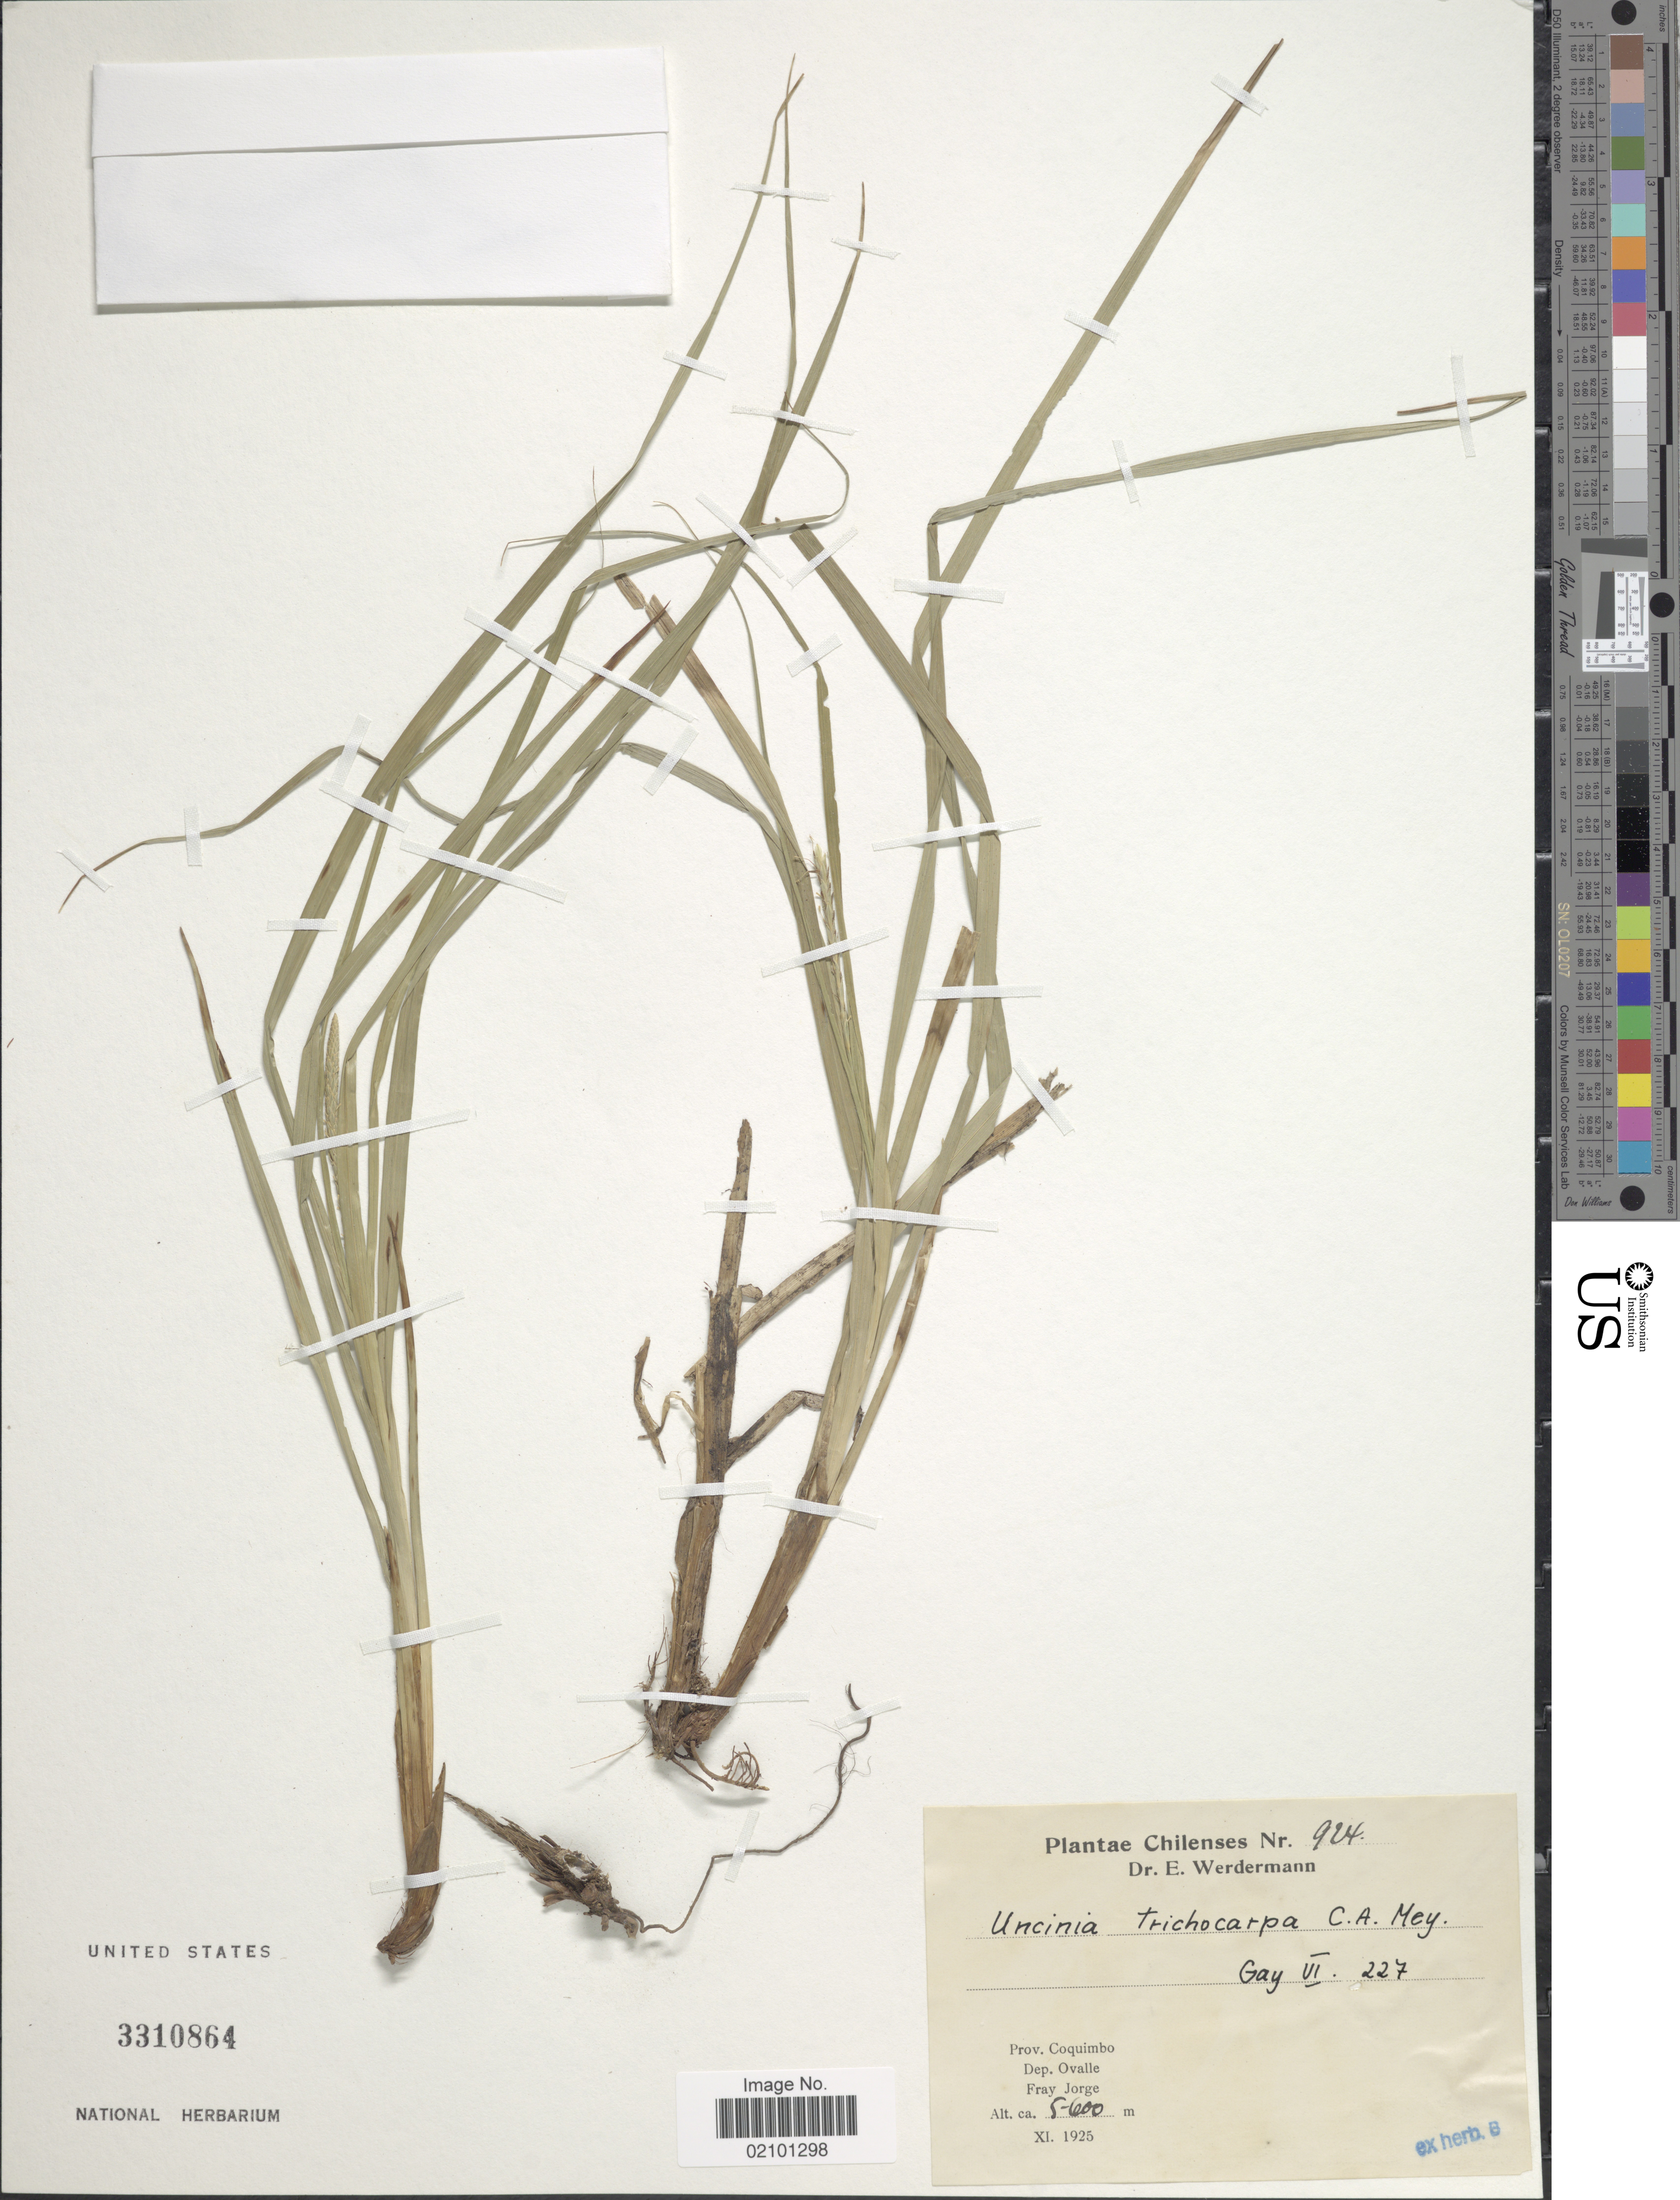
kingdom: Plantae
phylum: Tracheophyta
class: Liliopsida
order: Poales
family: Cyperaceae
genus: Carex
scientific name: Carex delacosta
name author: Kuntze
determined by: Jimnéz-Mejias, Pedro, (UPOS), Universidad Pablo de Olavide (SPAIN)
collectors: E. Werdermann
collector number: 924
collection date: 1925-11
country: Chile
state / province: Coquimbo (IV)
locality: Prov. Coquimbo. Dep. Ovavlle. Fray Jorge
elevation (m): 500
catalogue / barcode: US 3310864